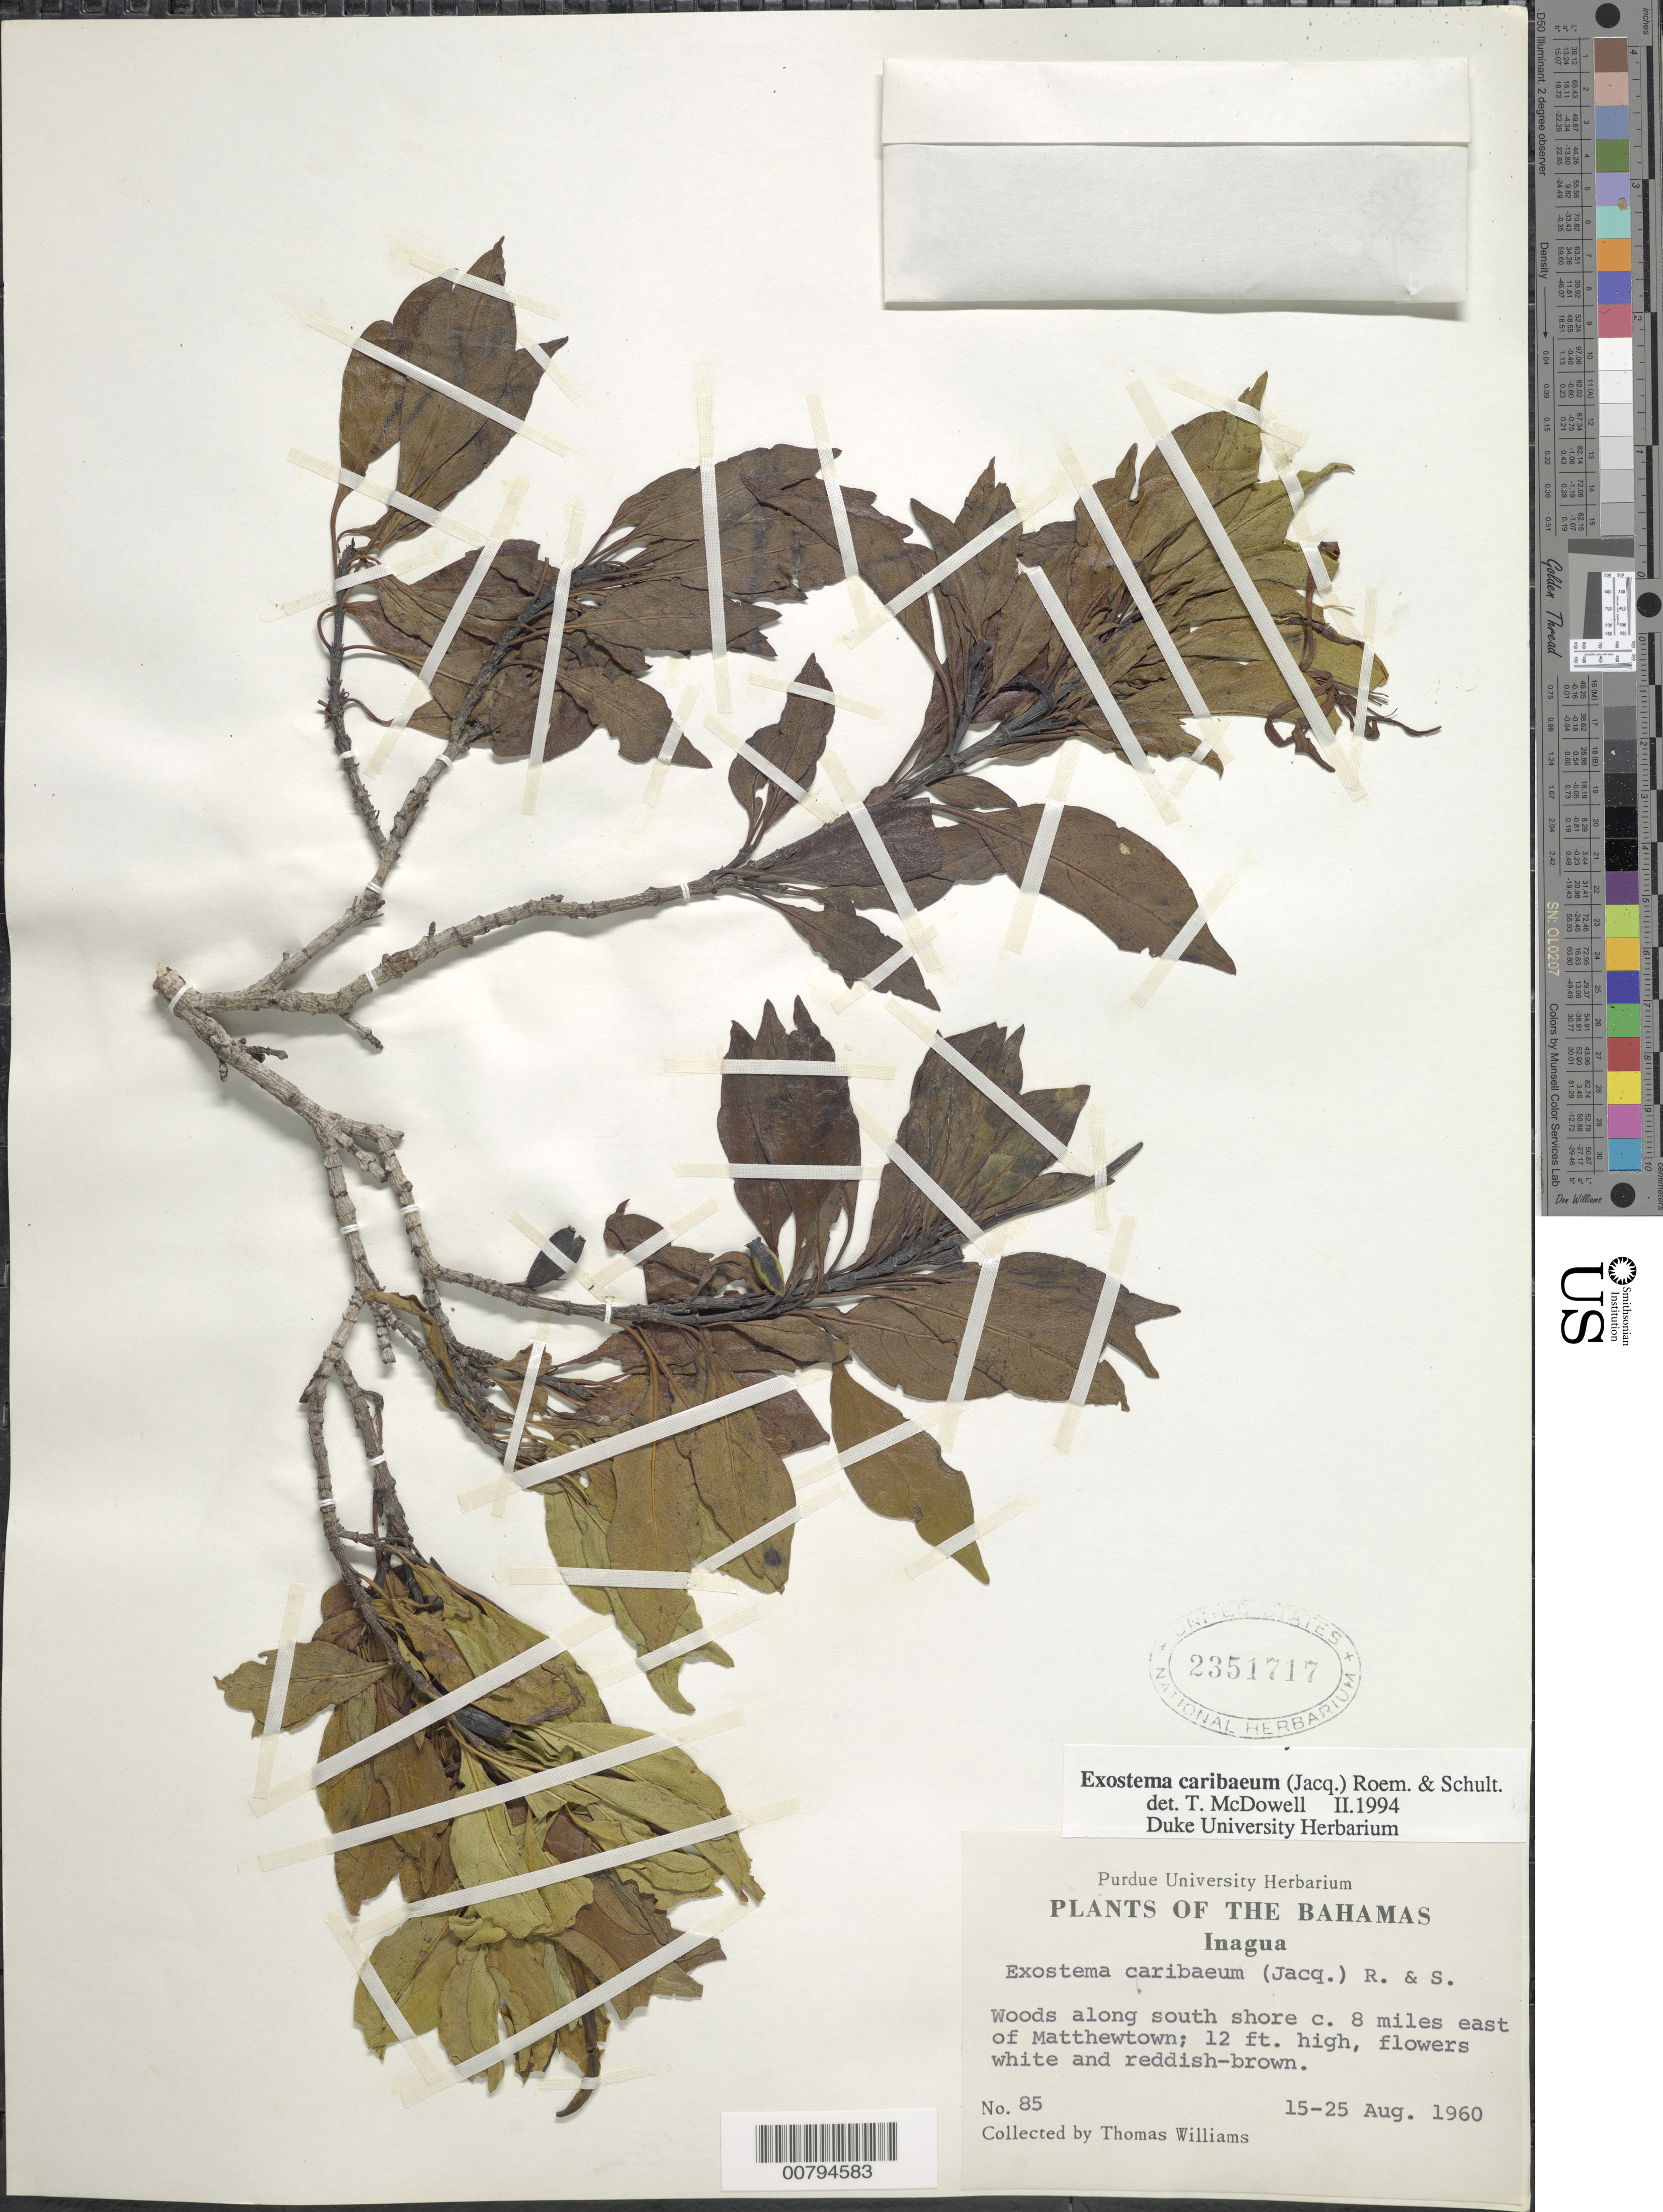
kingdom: Plantae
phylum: Tracheophyta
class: Magnoliopsida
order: Gentianales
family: Rubiaceae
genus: Exostema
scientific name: Exostema caribaeum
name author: (Jacq.) Roem. & Schult.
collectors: T. P. Williams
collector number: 85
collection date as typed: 15 Aug 1960 to 25 Aug 1960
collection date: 1960-08-15/1960-08-25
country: Bahamas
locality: Inagua. Woods along south shore c. 8 miles east of Matthewtown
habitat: Woods along shore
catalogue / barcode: US 2351717